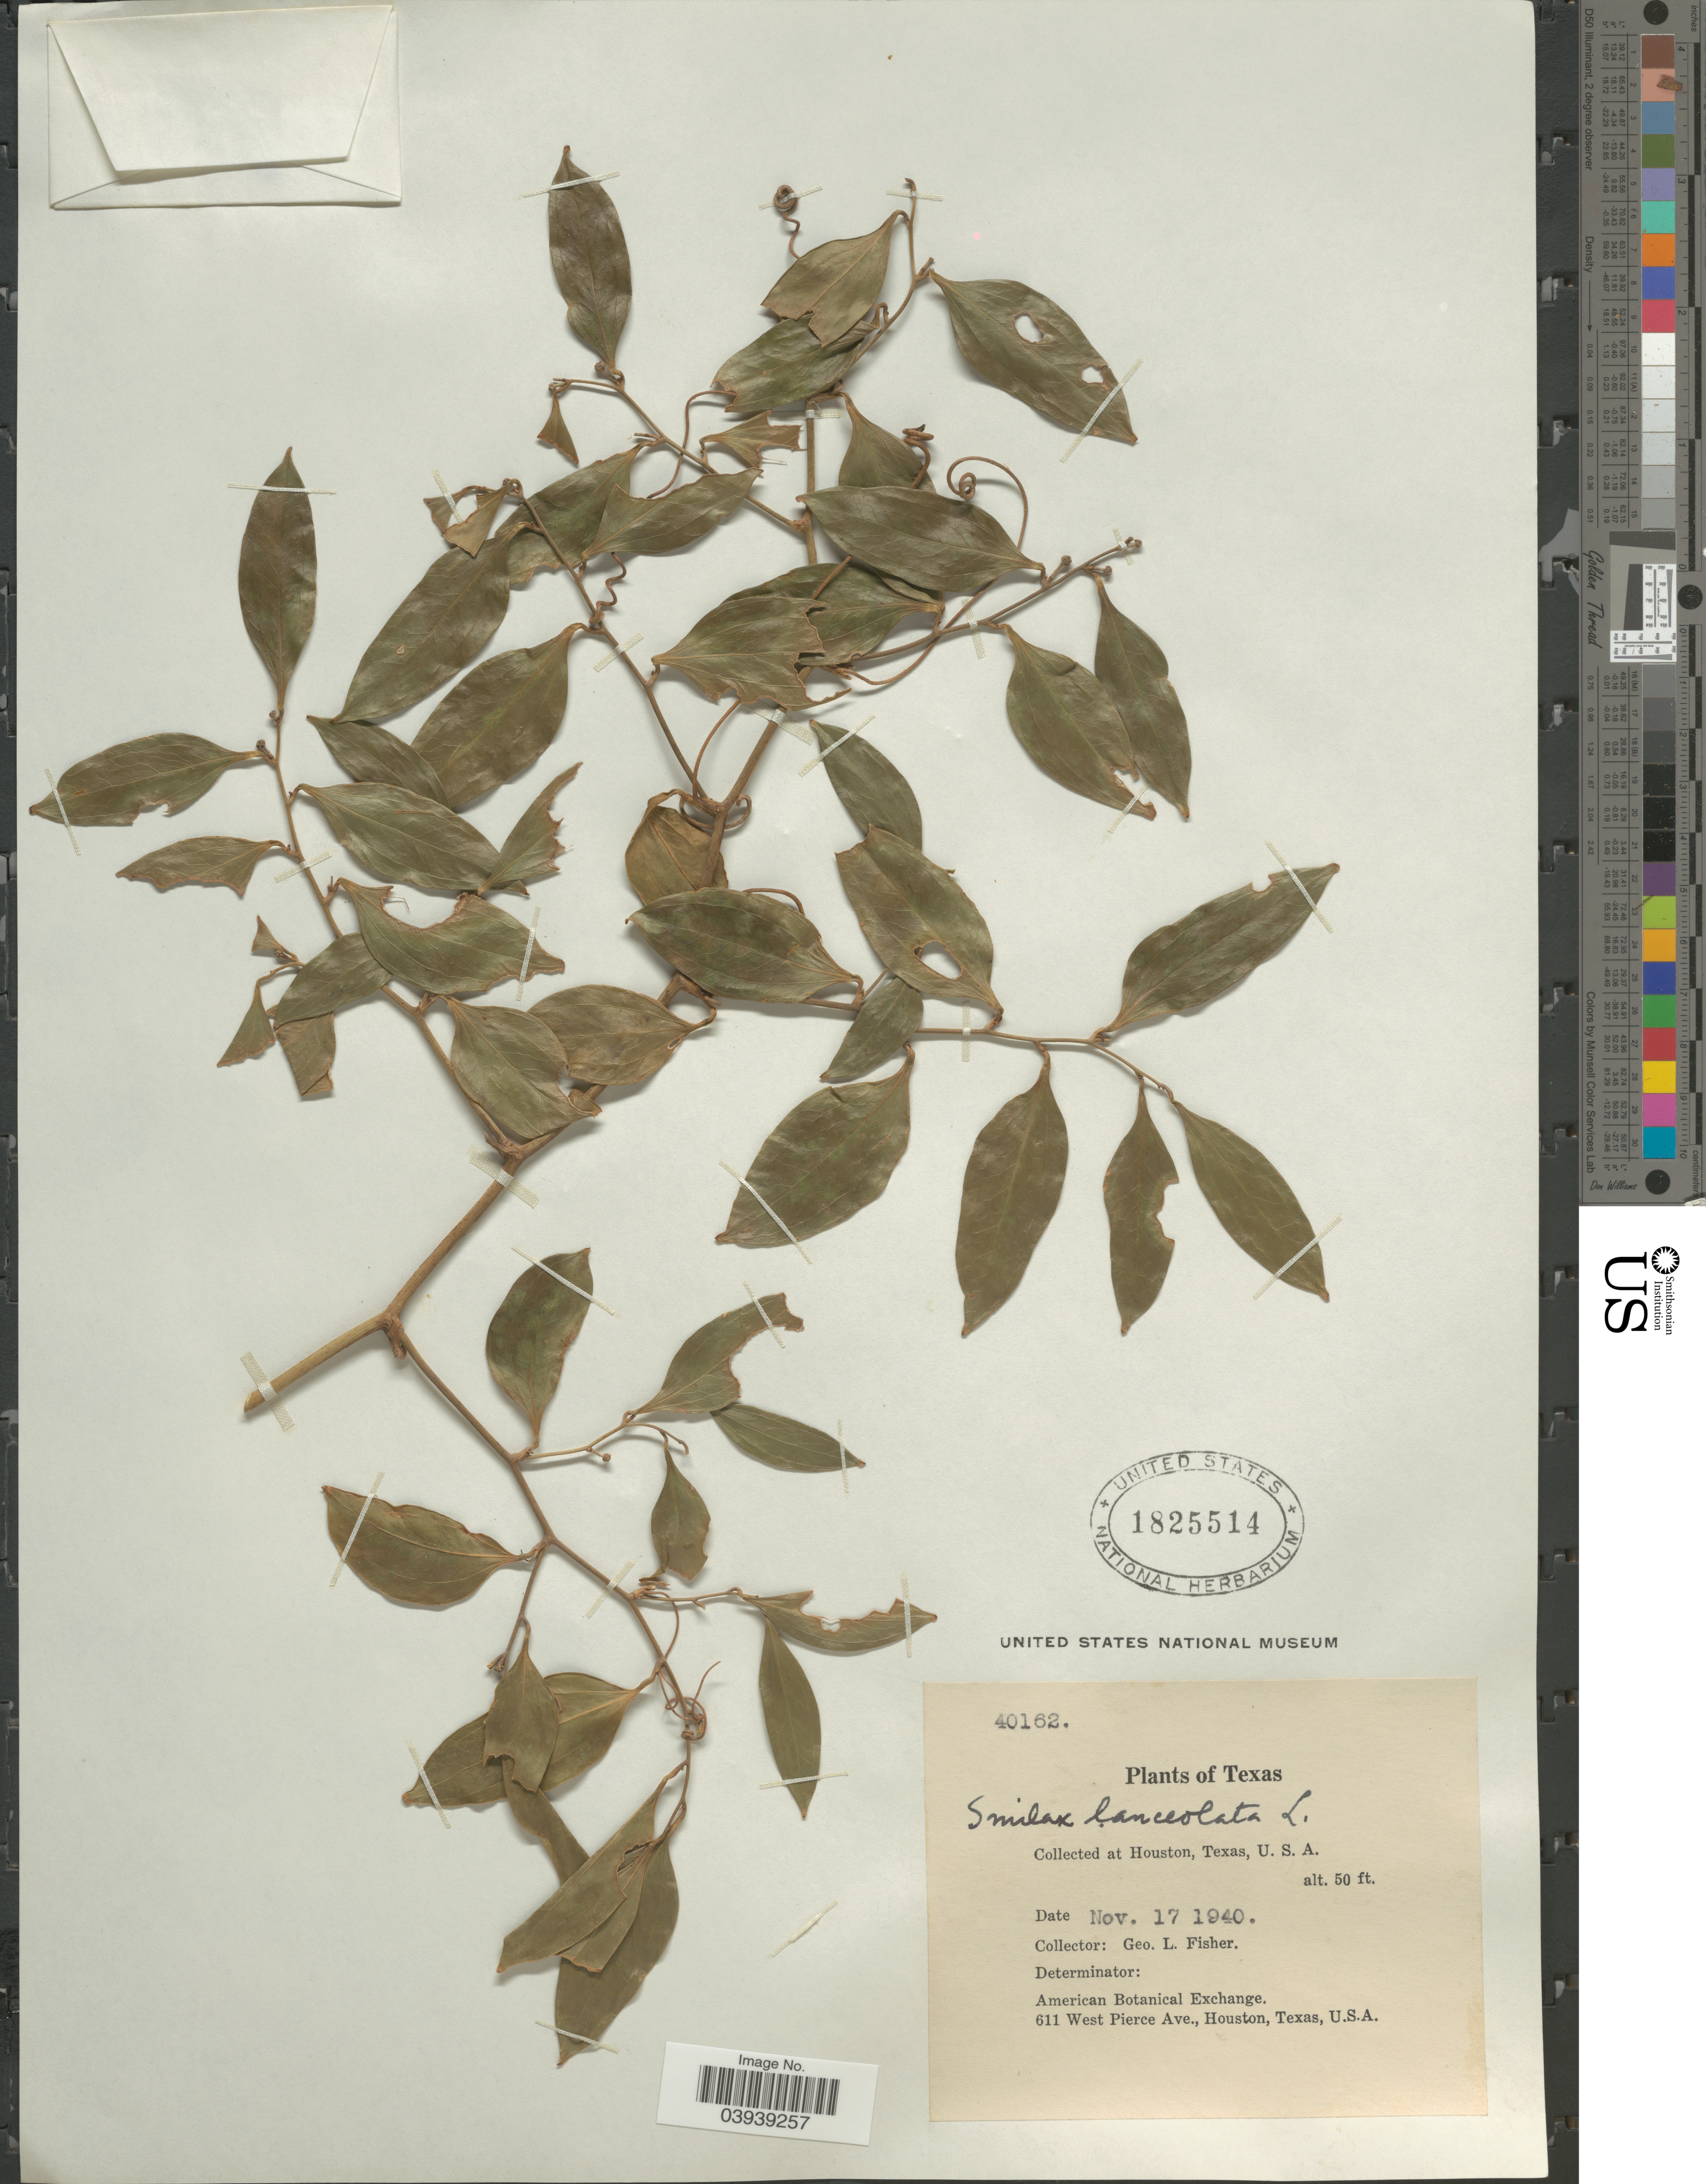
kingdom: Plantae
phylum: Tracheophyta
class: Liliopsida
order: Liliales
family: Smilacaceae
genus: Smilax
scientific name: Smilax smallii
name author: Morong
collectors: G. L. Fisher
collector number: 40162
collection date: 1940-11-17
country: United States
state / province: Texas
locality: Houston.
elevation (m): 15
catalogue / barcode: US 1825514